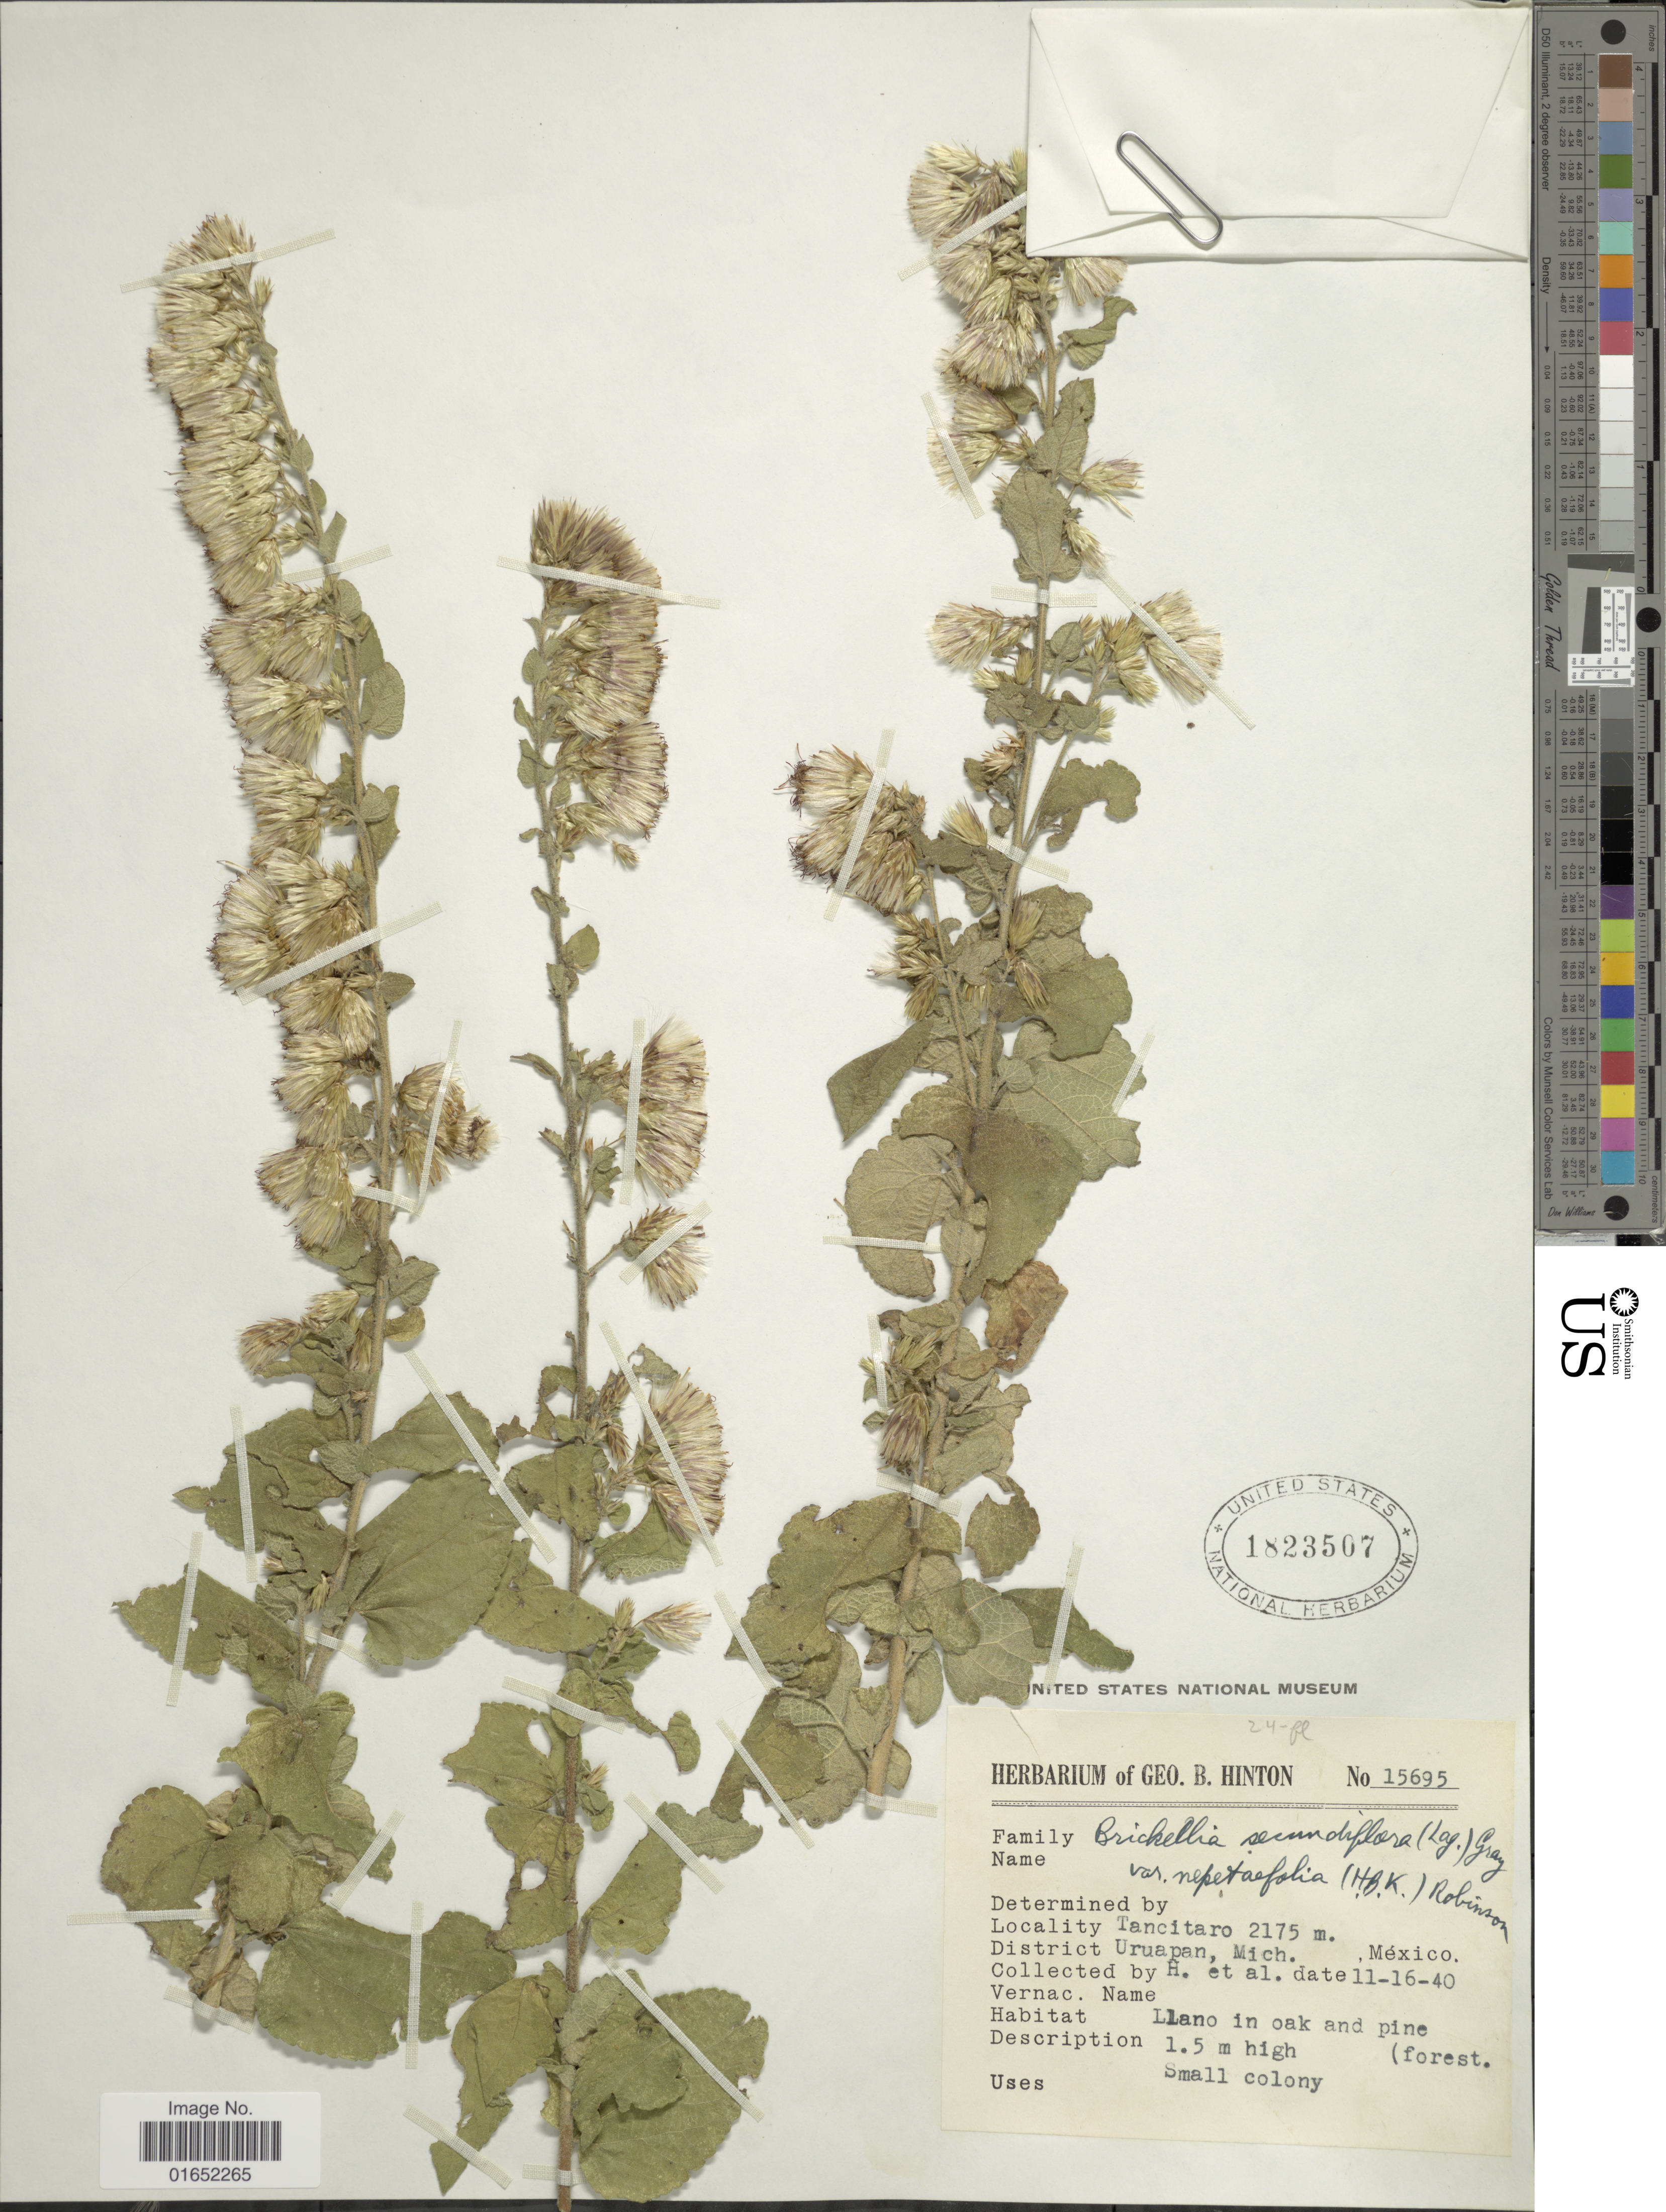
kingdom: Plantae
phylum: Tracheophyta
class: Magnoliopsida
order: Asterales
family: Asteraceae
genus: Brickellia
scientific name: Brickellia secundiflora var. nepetifolia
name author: (Kunth) B.L. Rob.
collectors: G. B. Hinton & et al.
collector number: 15695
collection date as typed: Transcribed d/m/y: 16/11/40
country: Mexico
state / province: Michoacán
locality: Tancitaro, District Uruapan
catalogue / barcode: US 1823507